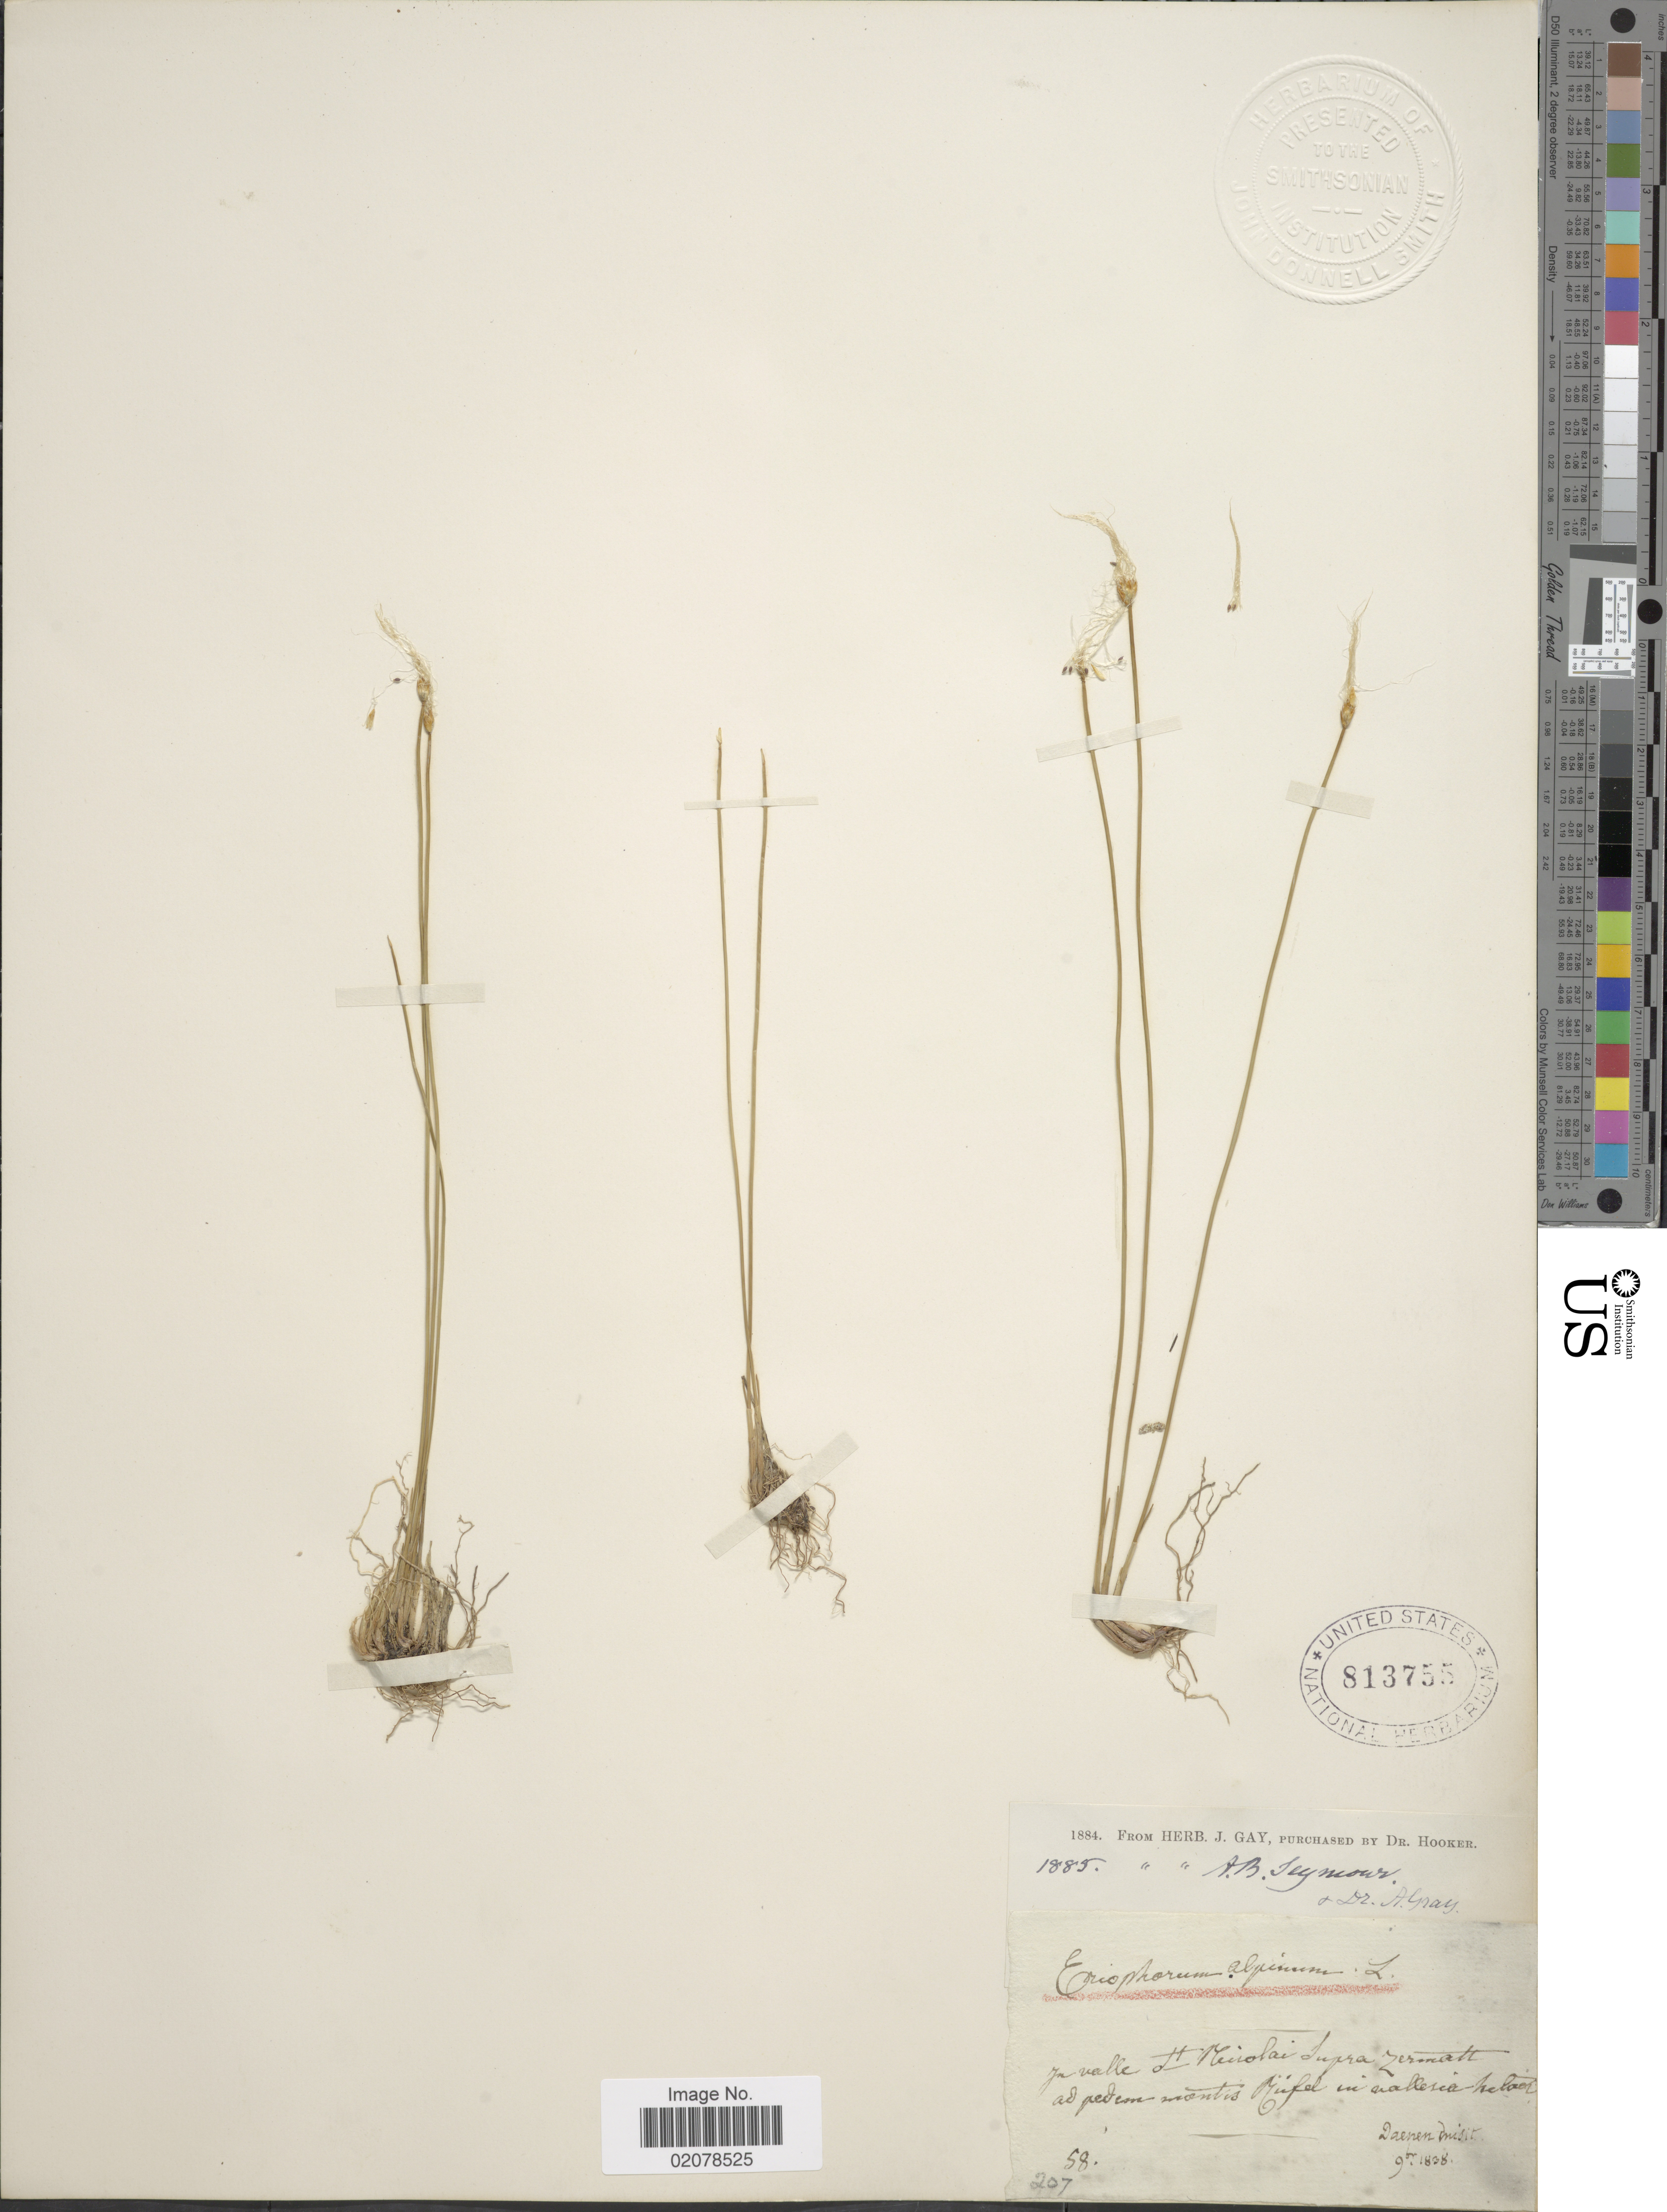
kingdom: Plantae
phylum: Tracheophyta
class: Liliopsida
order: Poales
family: Cyperaceae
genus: Trichophorum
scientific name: Trichophorum alpinum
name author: (L.) Pers.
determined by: Strong, M. T., (US), Smithsonian Institution - National Museum of Natural History (UNITED STATES)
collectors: Daenen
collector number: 58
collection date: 1838-09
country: Switzerland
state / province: Valais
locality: In valle St. Nicolai Supra Zermatt, ad pedem montis Mufel in vallesia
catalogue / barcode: US 813755